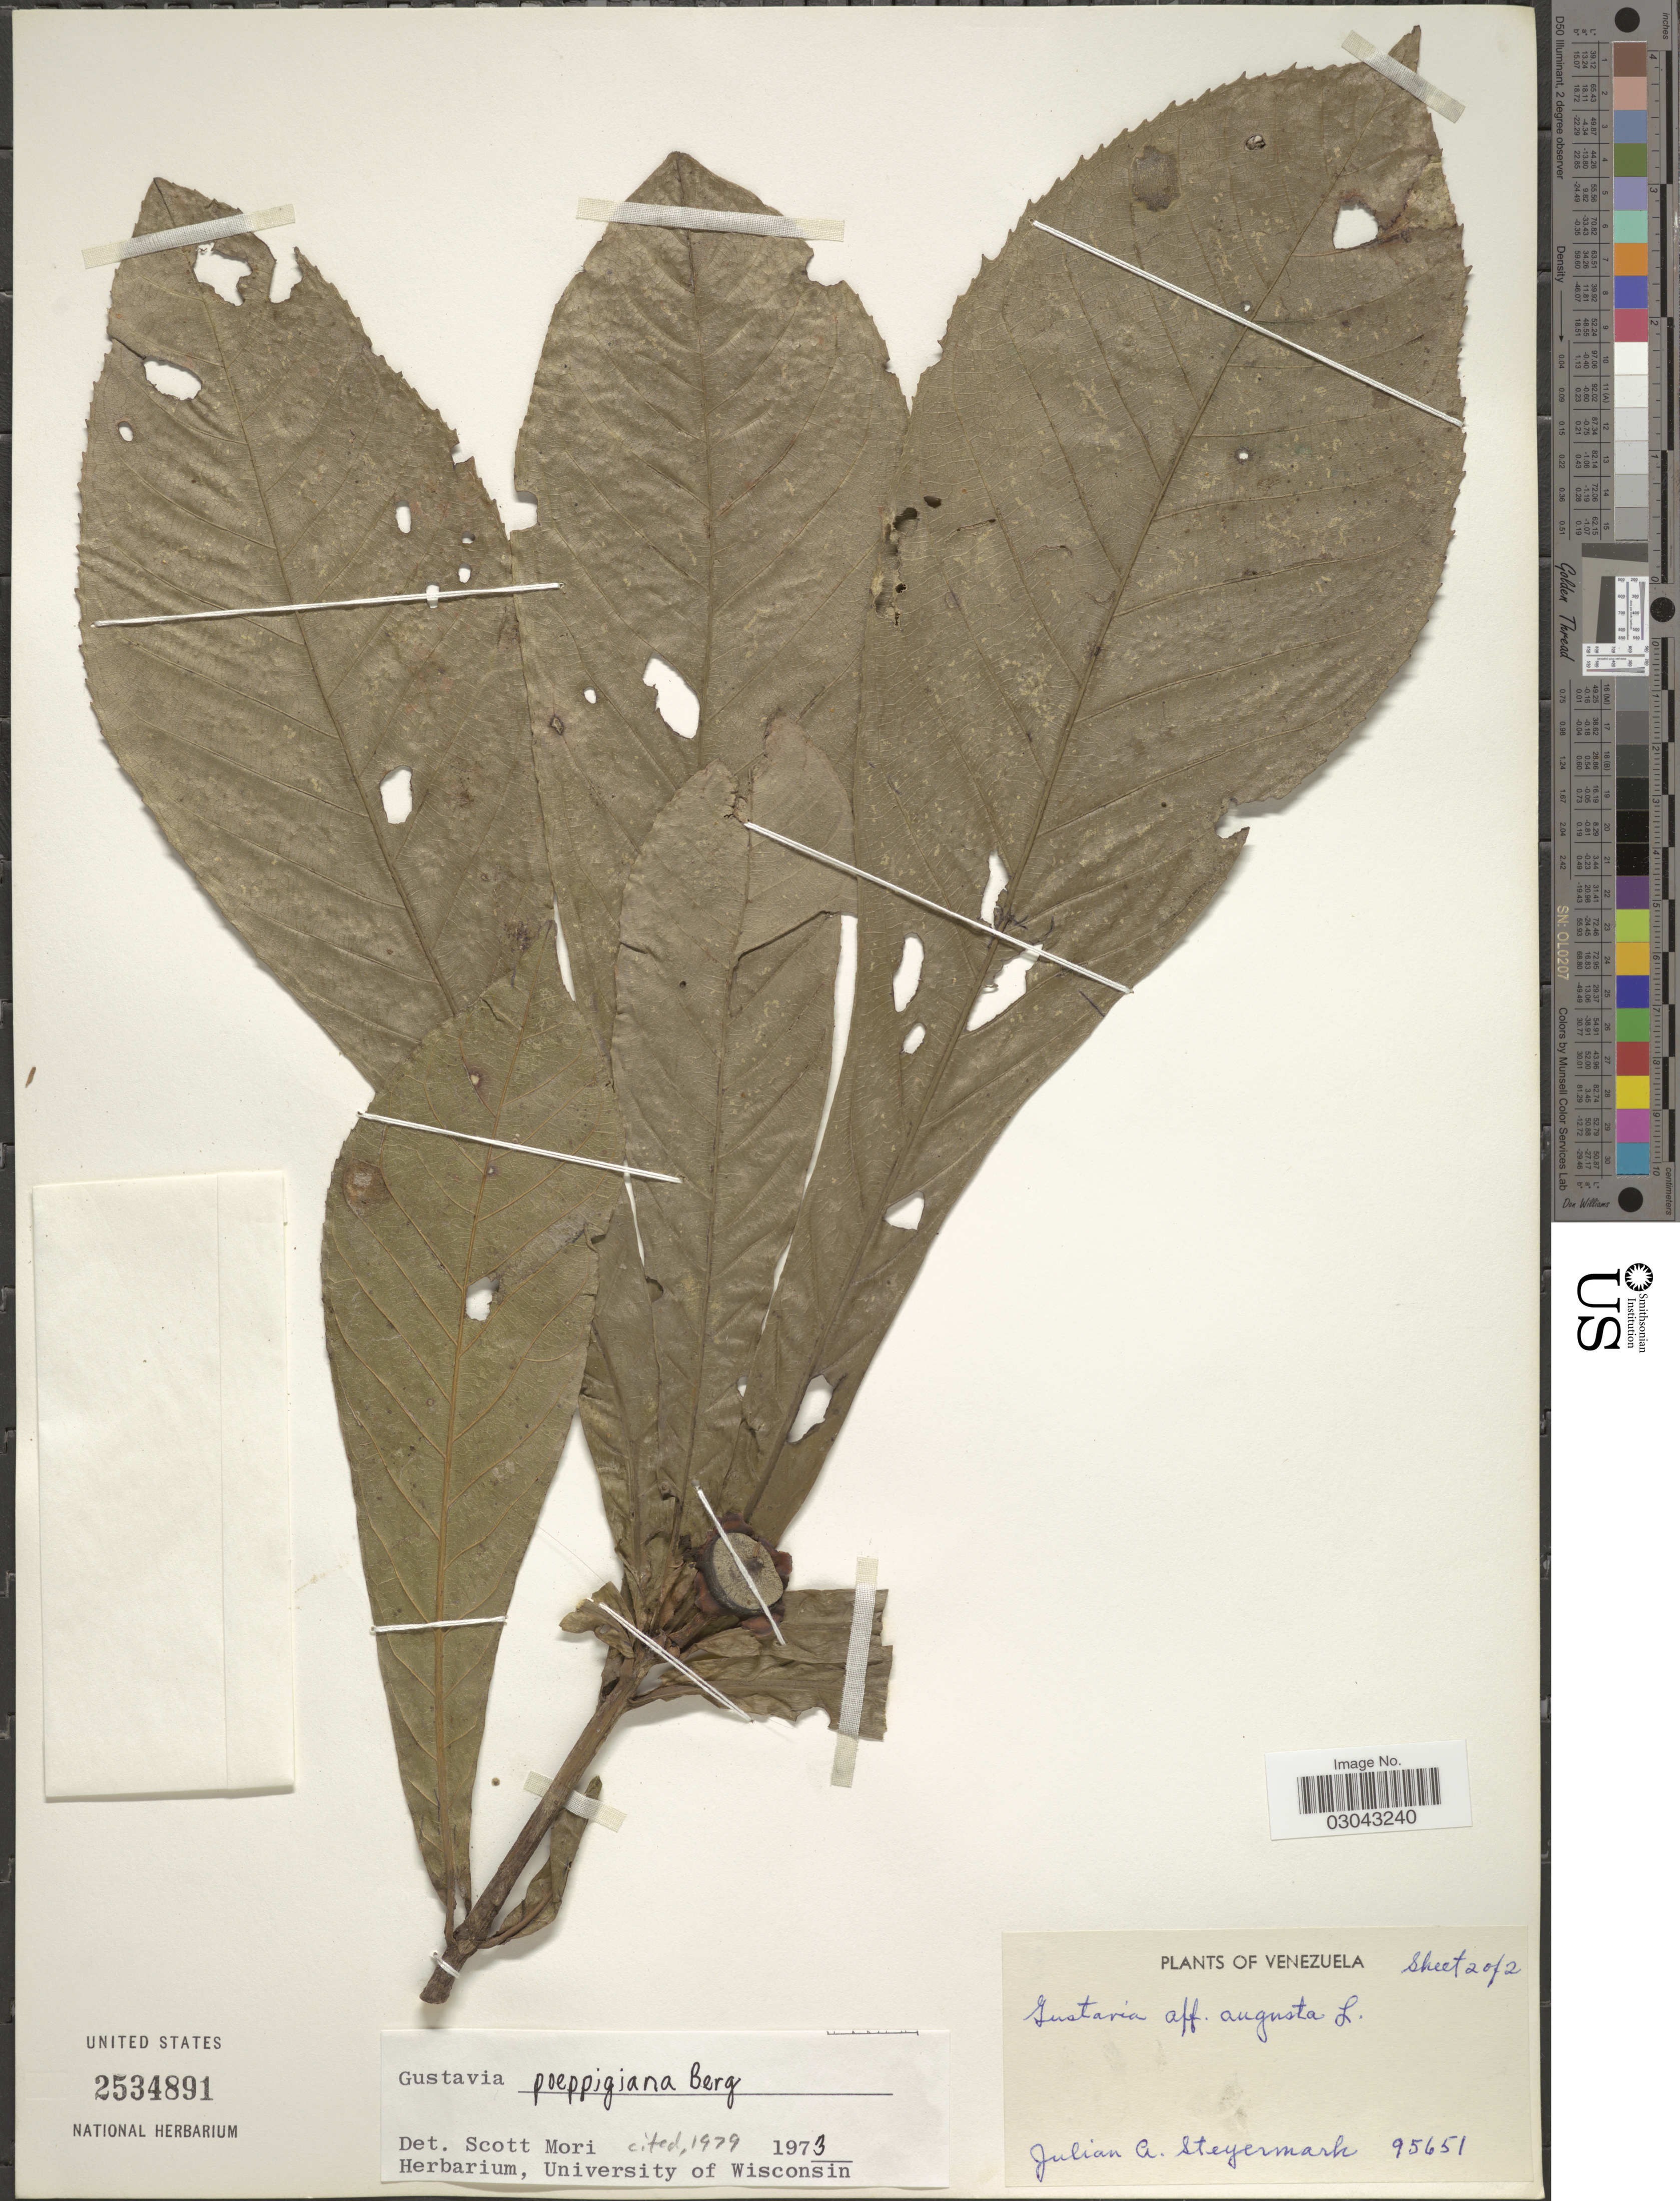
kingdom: Plantae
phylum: Tracheophyta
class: Magnoliopsida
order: Ericales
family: Lecythidaceae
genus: Gustavia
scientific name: Gustavia poeppigiana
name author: O. Berg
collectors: J. Steyermark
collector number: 95651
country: Venezuela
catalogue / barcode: US 2534891